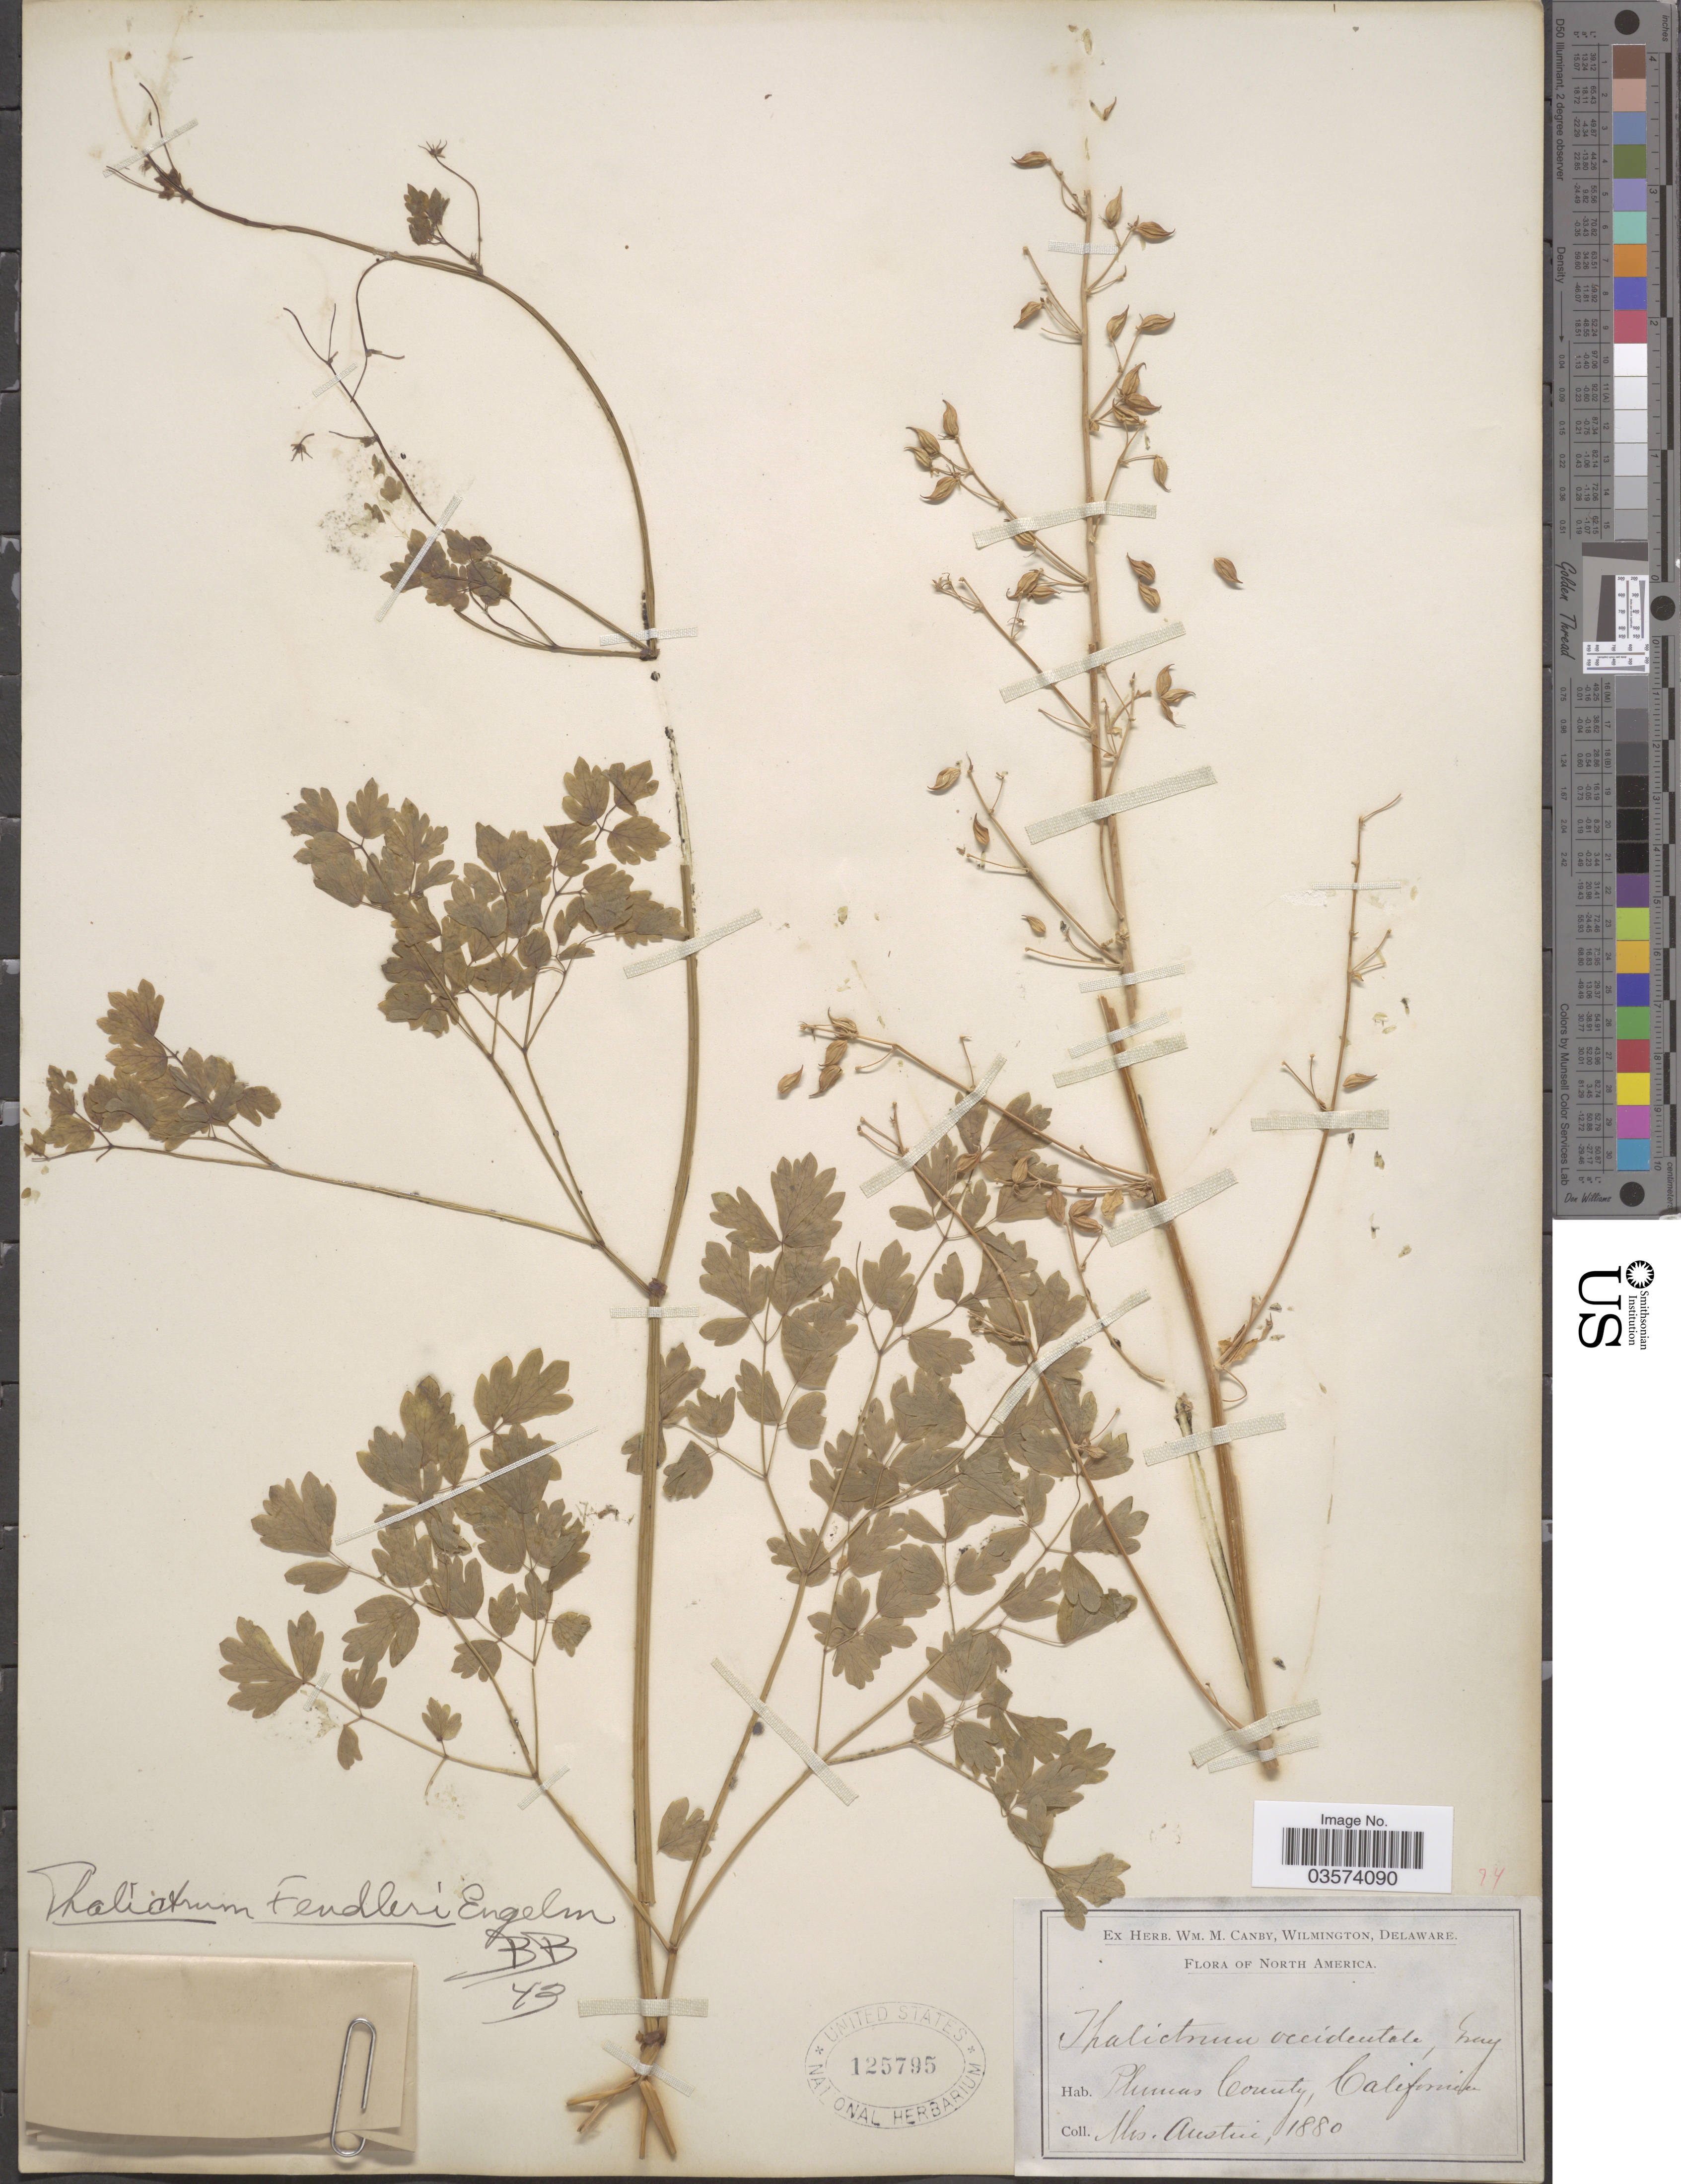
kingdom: Plantae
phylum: Tracheophyta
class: Magnoliopsida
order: Ranunculales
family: Ranunculaceae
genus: Thalictrum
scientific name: Thalictrum fendleri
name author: Engelm. ex A. Gray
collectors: Austin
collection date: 1880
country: United States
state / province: California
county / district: Plumas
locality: Plumas County.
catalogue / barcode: US 125795